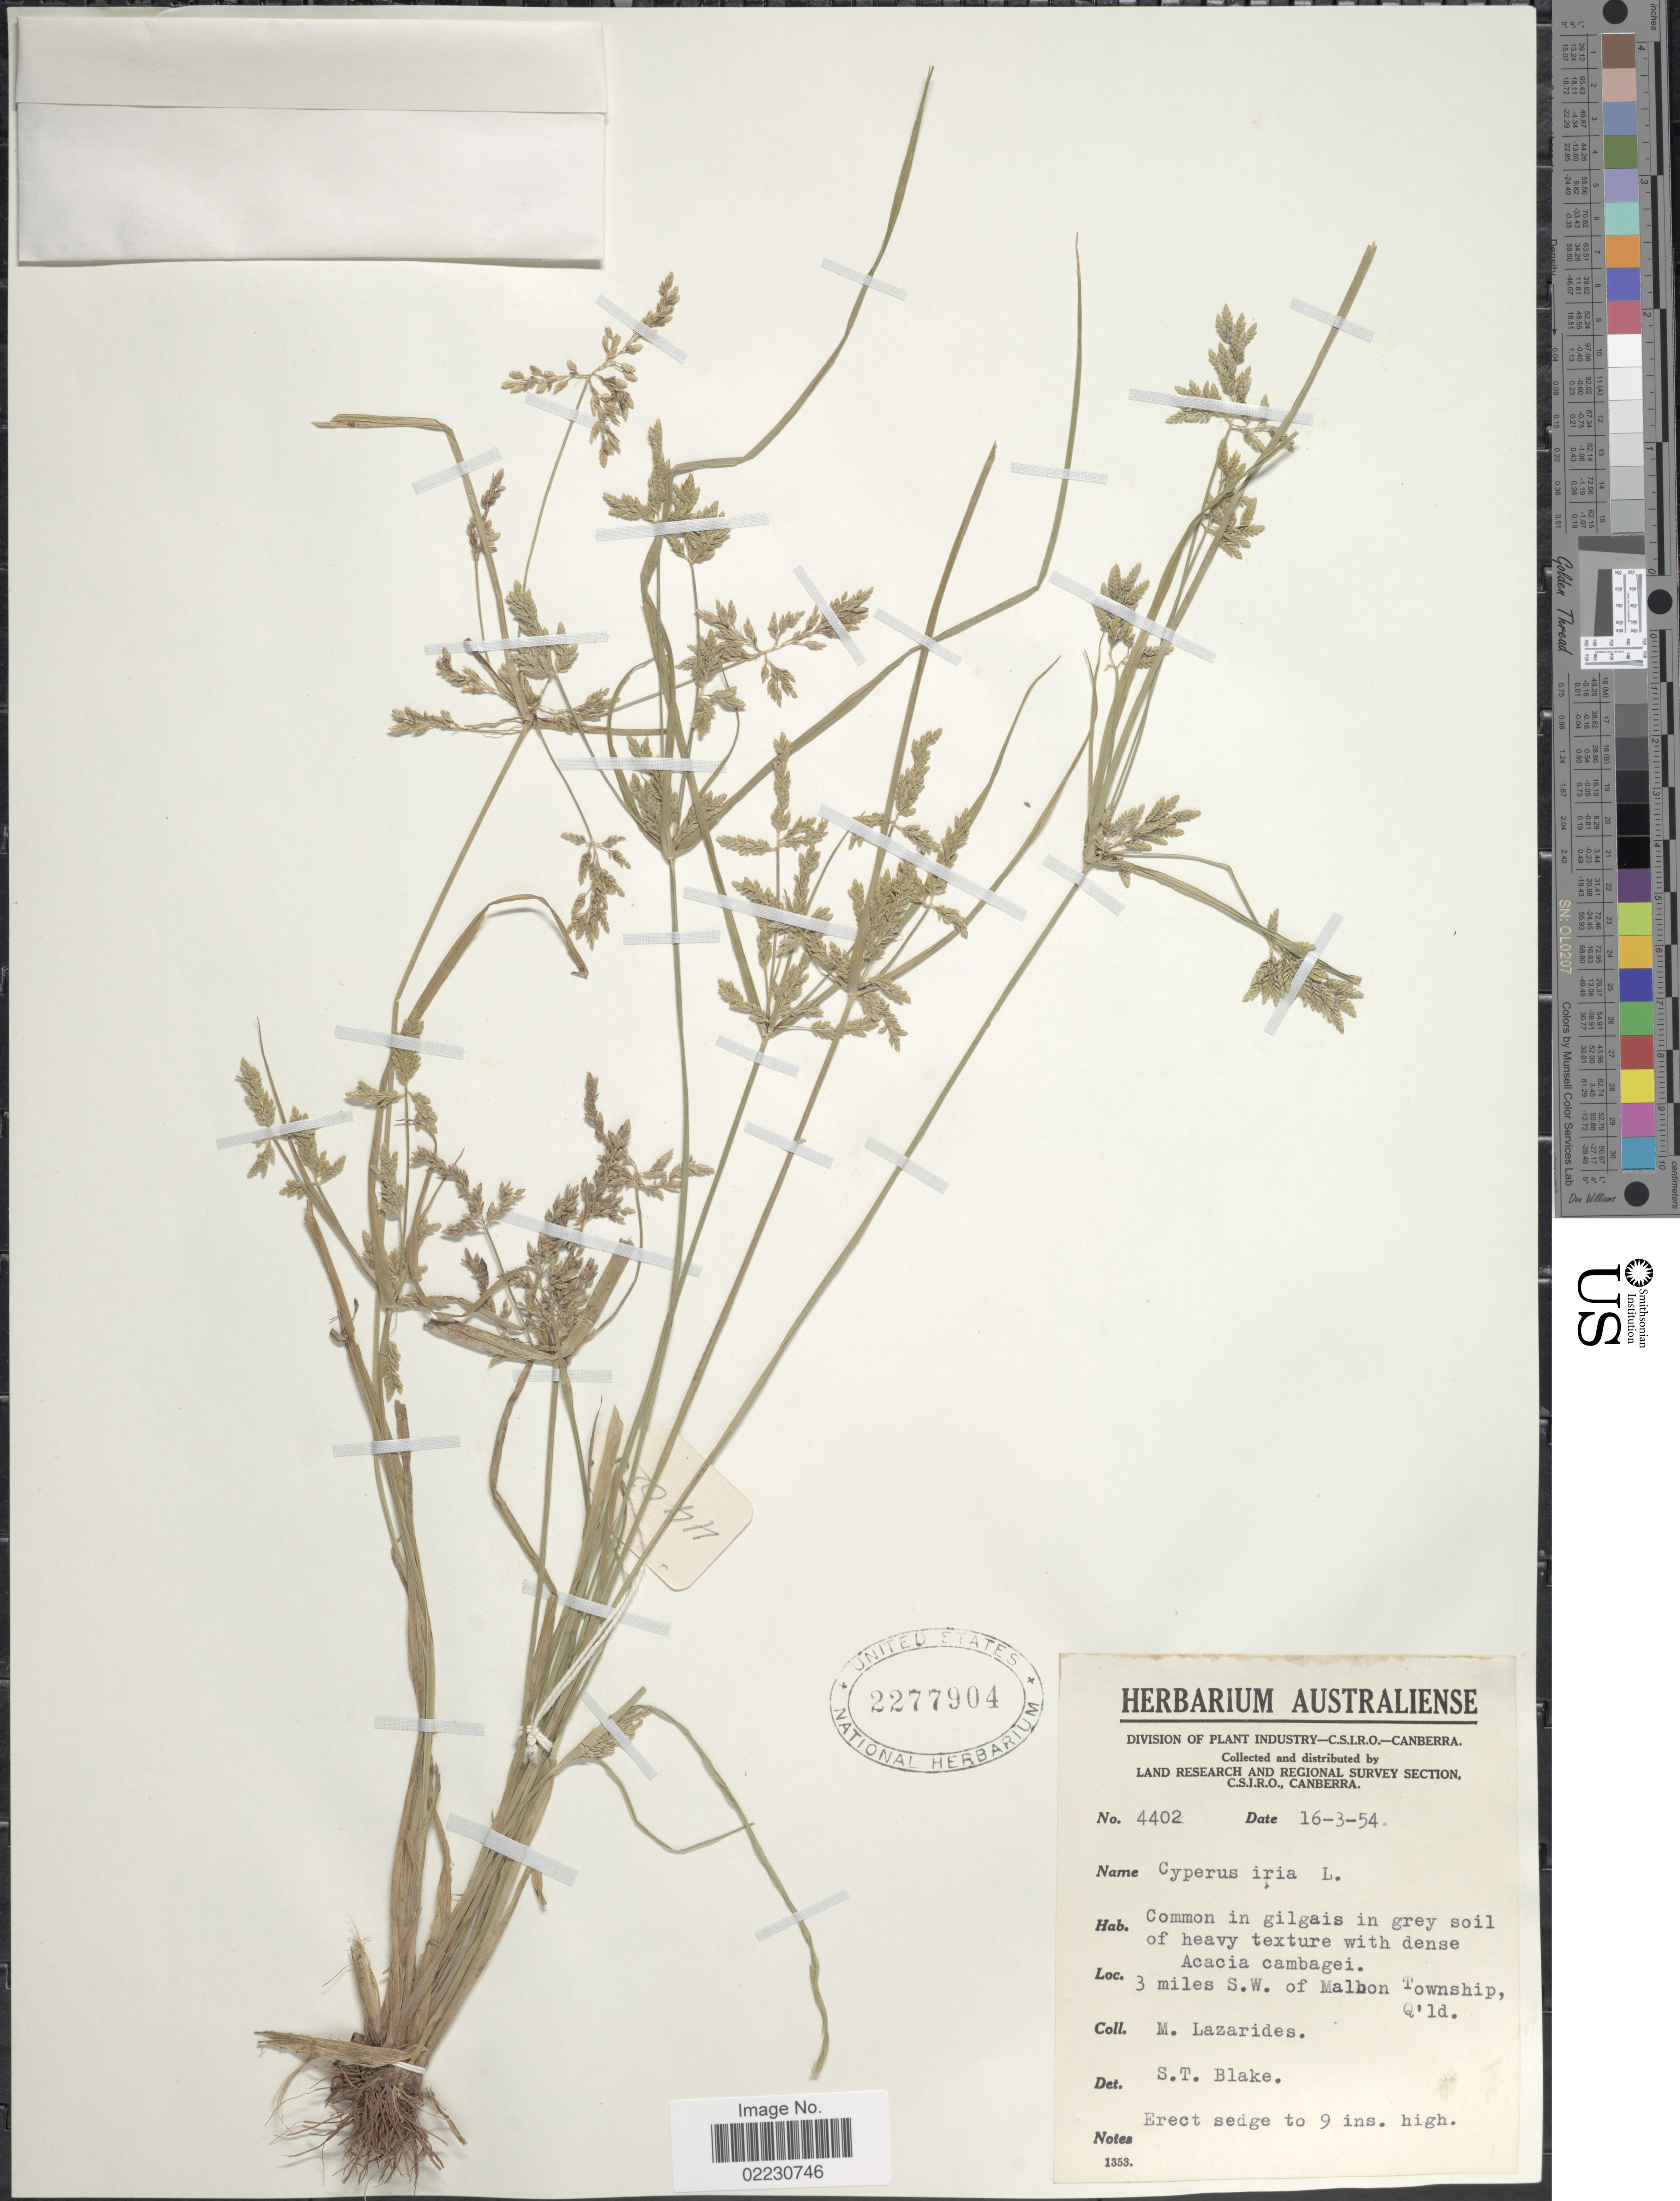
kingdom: Plantae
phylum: Tracheophyta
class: Liliopsida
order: Poales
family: Cyperaceae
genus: Cyperus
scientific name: Cyperus iria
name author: L.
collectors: M. Lazarides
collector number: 4402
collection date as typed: Transcribed d/m/y: 16/3/54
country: Australia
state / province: Queensland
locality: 3 miles S.W. of Malbon Township, Q'ld.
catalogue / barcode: US 2277904